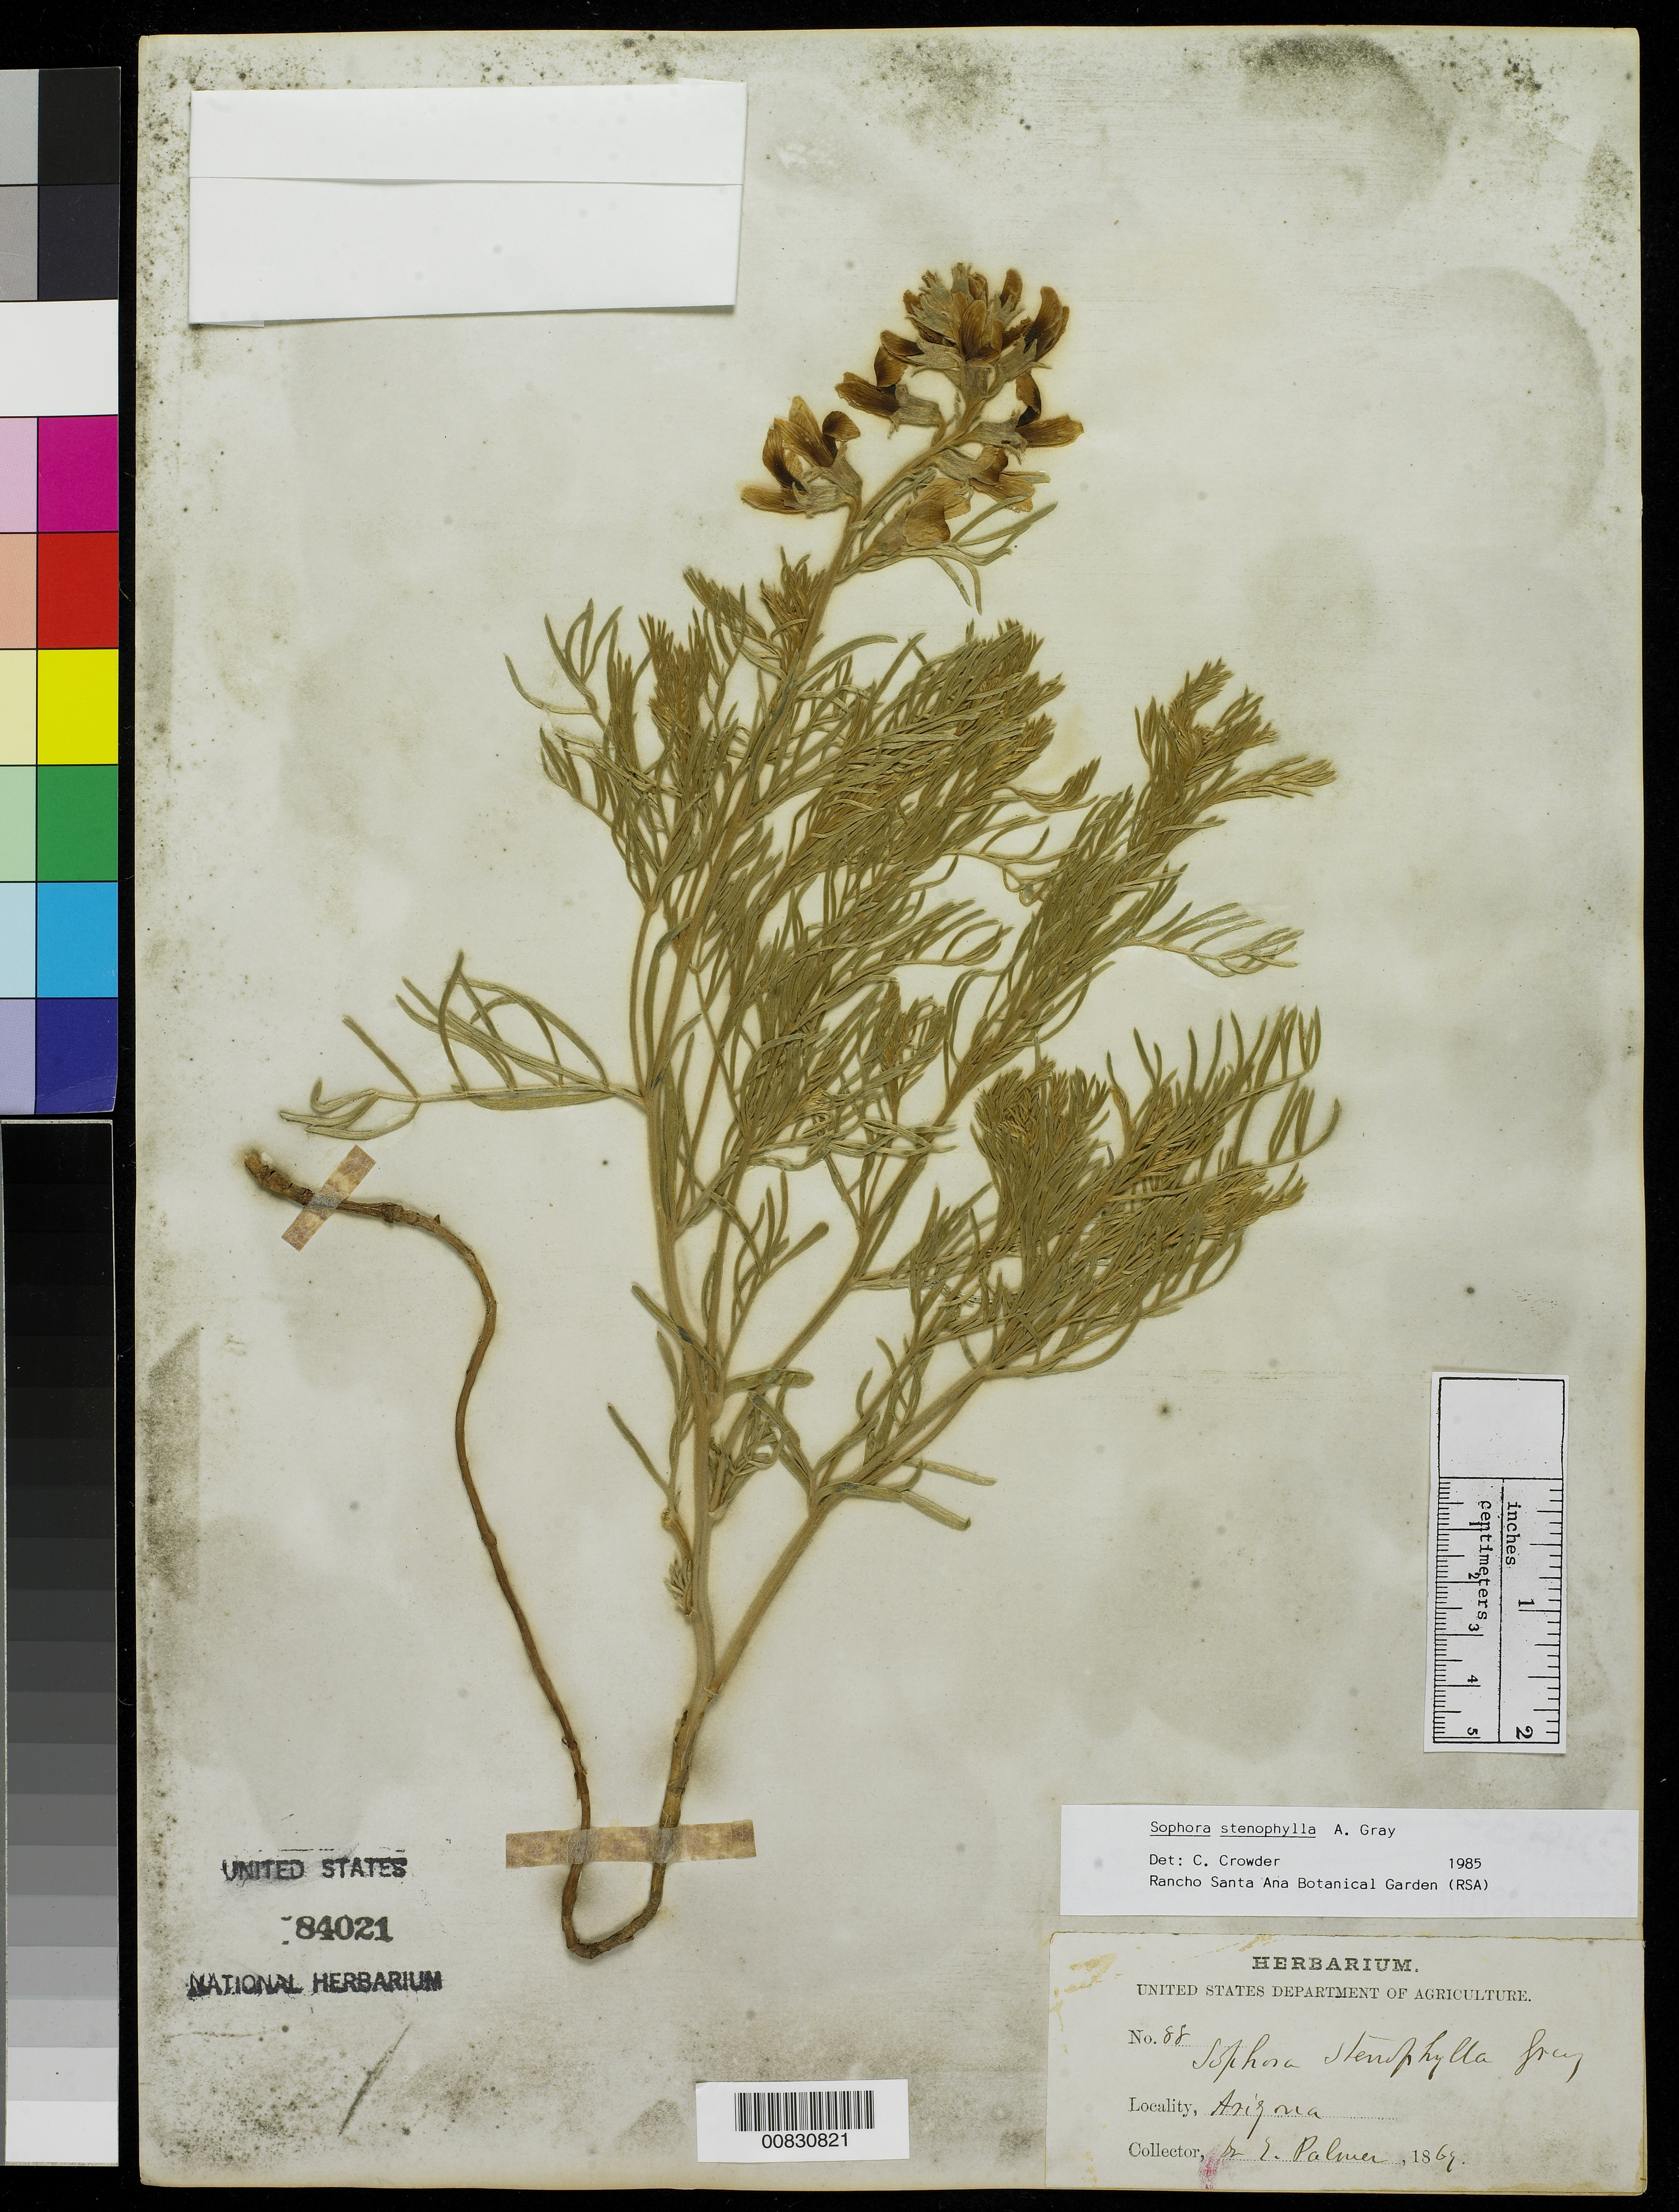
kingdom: Plantae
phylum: Tracheophyta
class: Magnoliopsida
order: Fabales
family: Fabaceae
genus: Sophora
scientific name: Sophora stenophylla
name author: A. Gray in Ives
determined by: Crowder, C.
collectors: E. Palmer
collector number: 88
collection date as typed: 1869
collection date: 1869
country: United States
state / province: Arizona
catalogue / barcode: US 84021